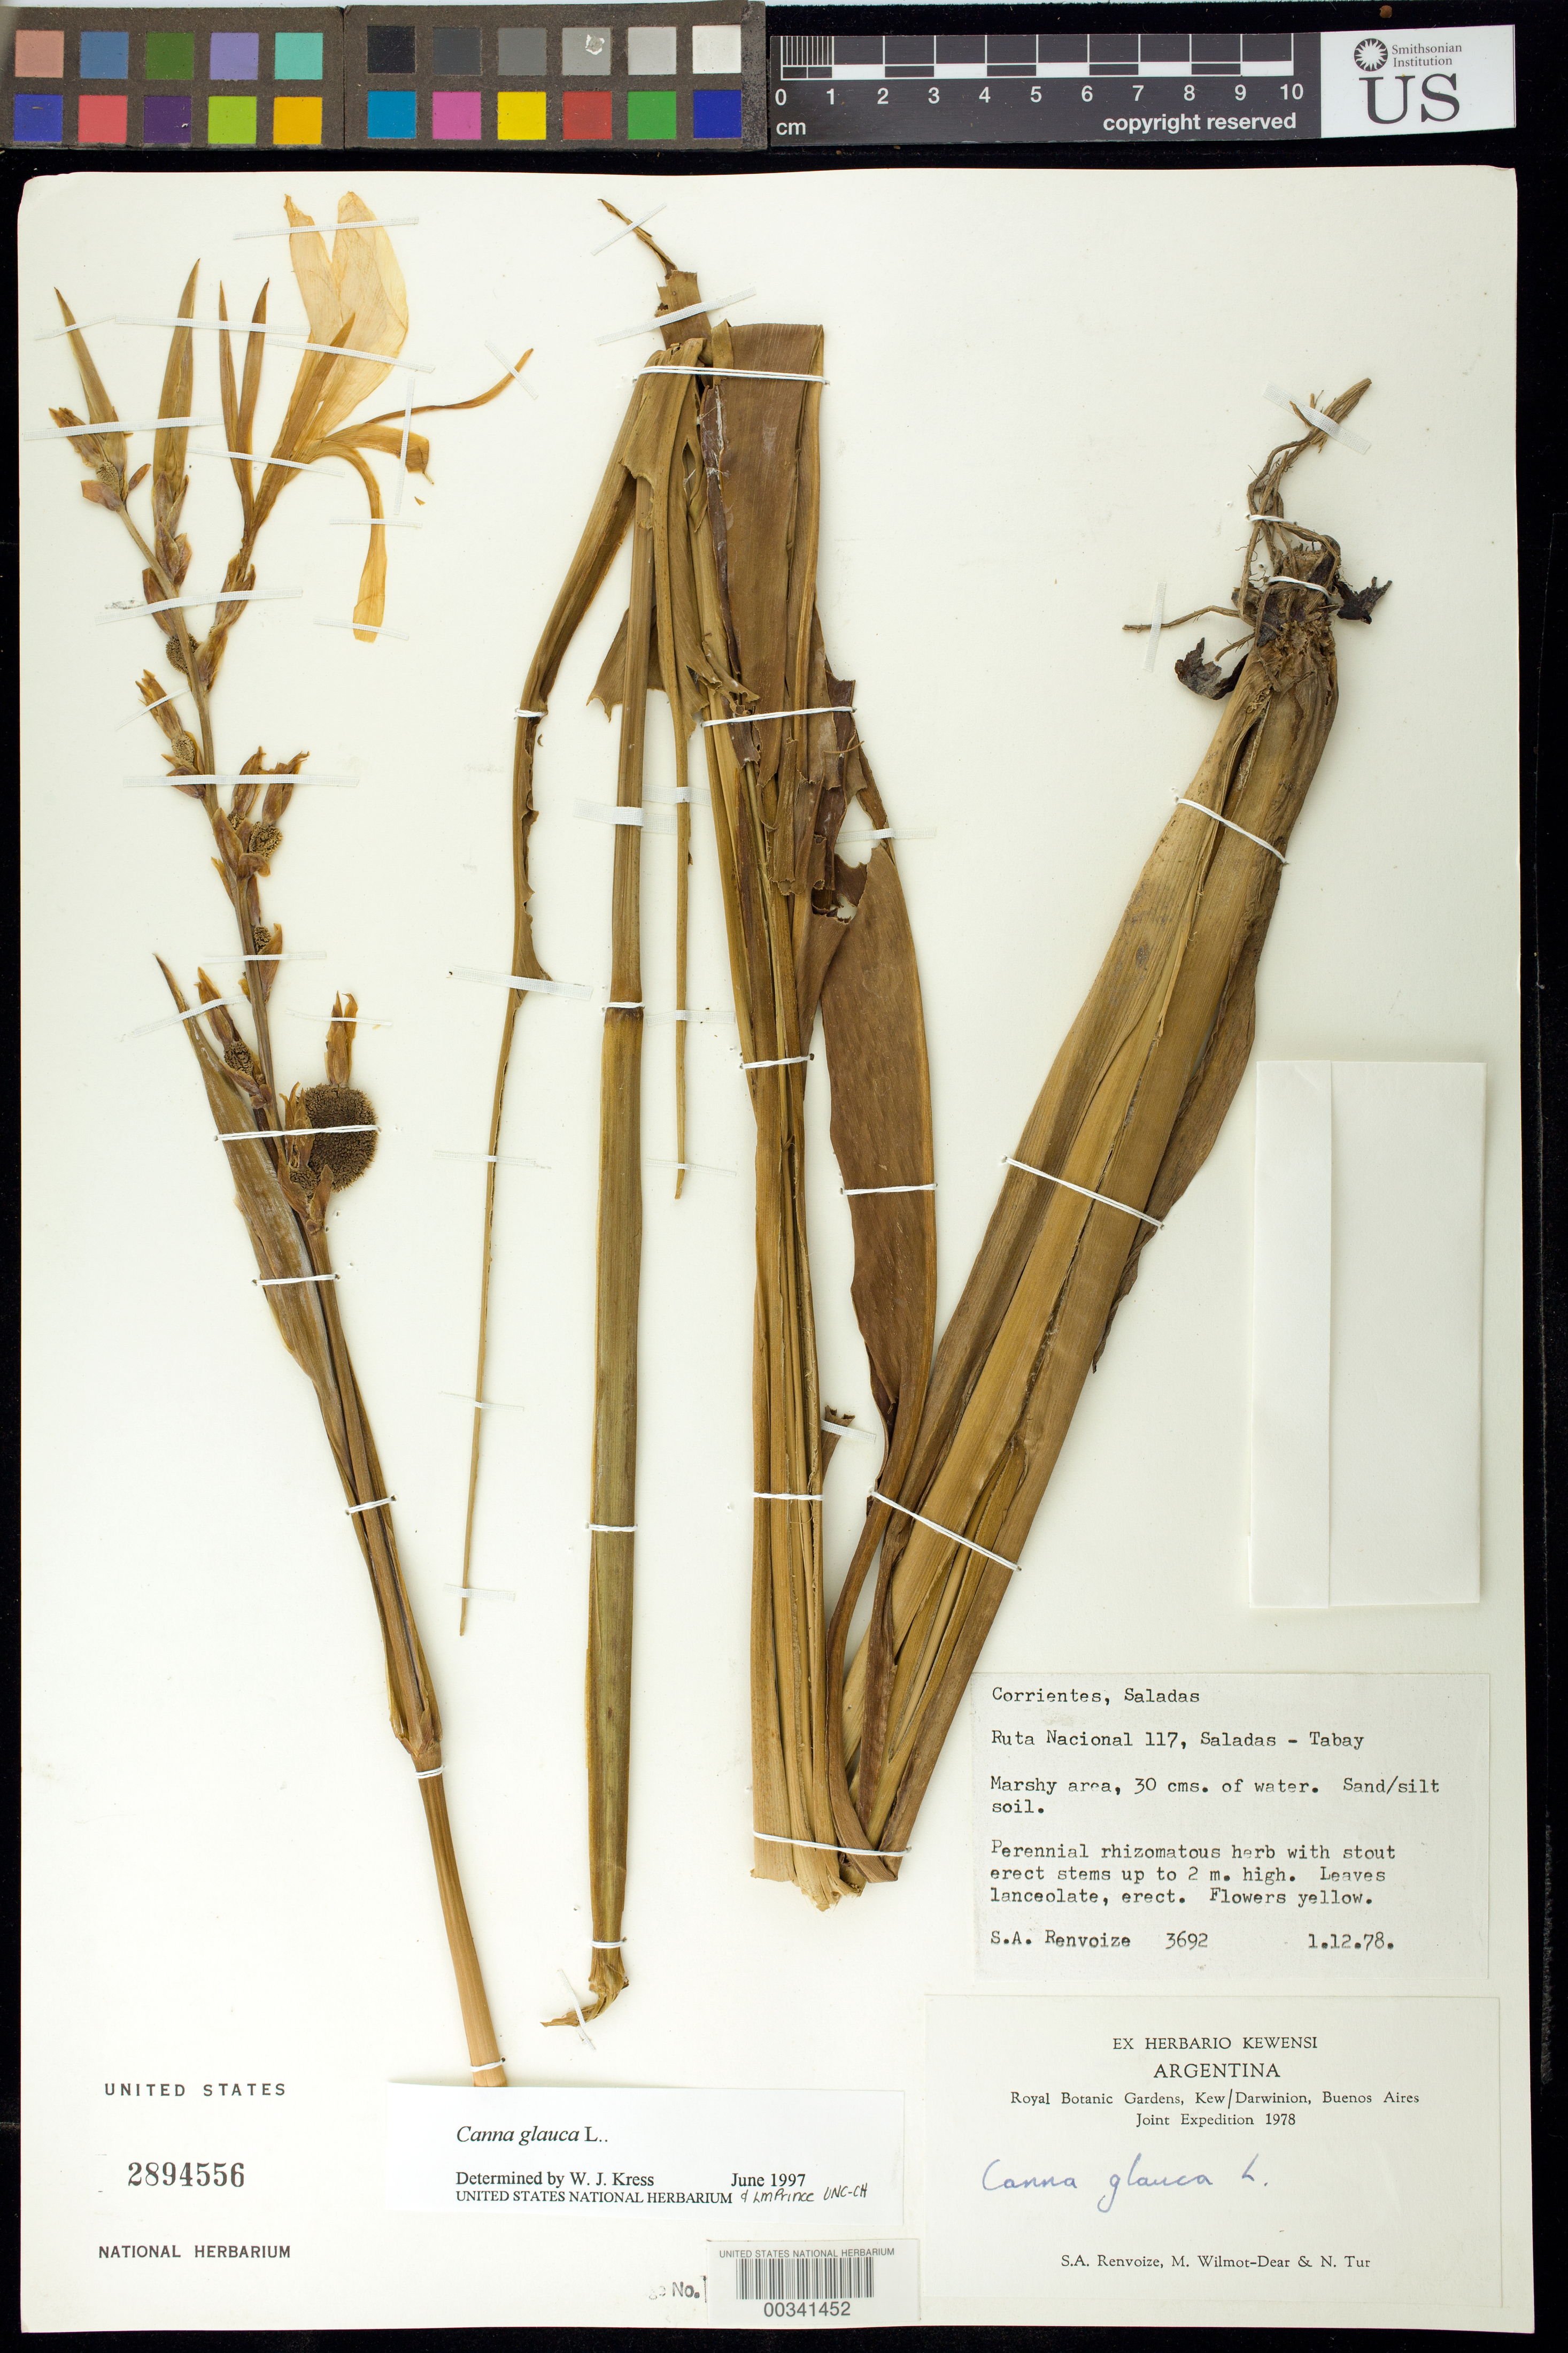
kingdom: Plantae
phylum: Tracheophyta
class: Liliopsida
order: Zingiberales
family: Cannaceae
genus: Canna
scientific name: Canna glauca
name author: L.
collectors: S. A. Renvoize, M. Wilmot-Dear & N. Tur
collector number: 3692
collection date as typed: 01 Dec 1978 or 12 Jan 1978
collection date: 1978-01-12 or 1978-12-01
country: Argentina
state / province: Corrientes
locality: Corrientes, Saladas, Ruta Nacional 117, Saladas - Tabay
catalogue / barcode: US 2894556